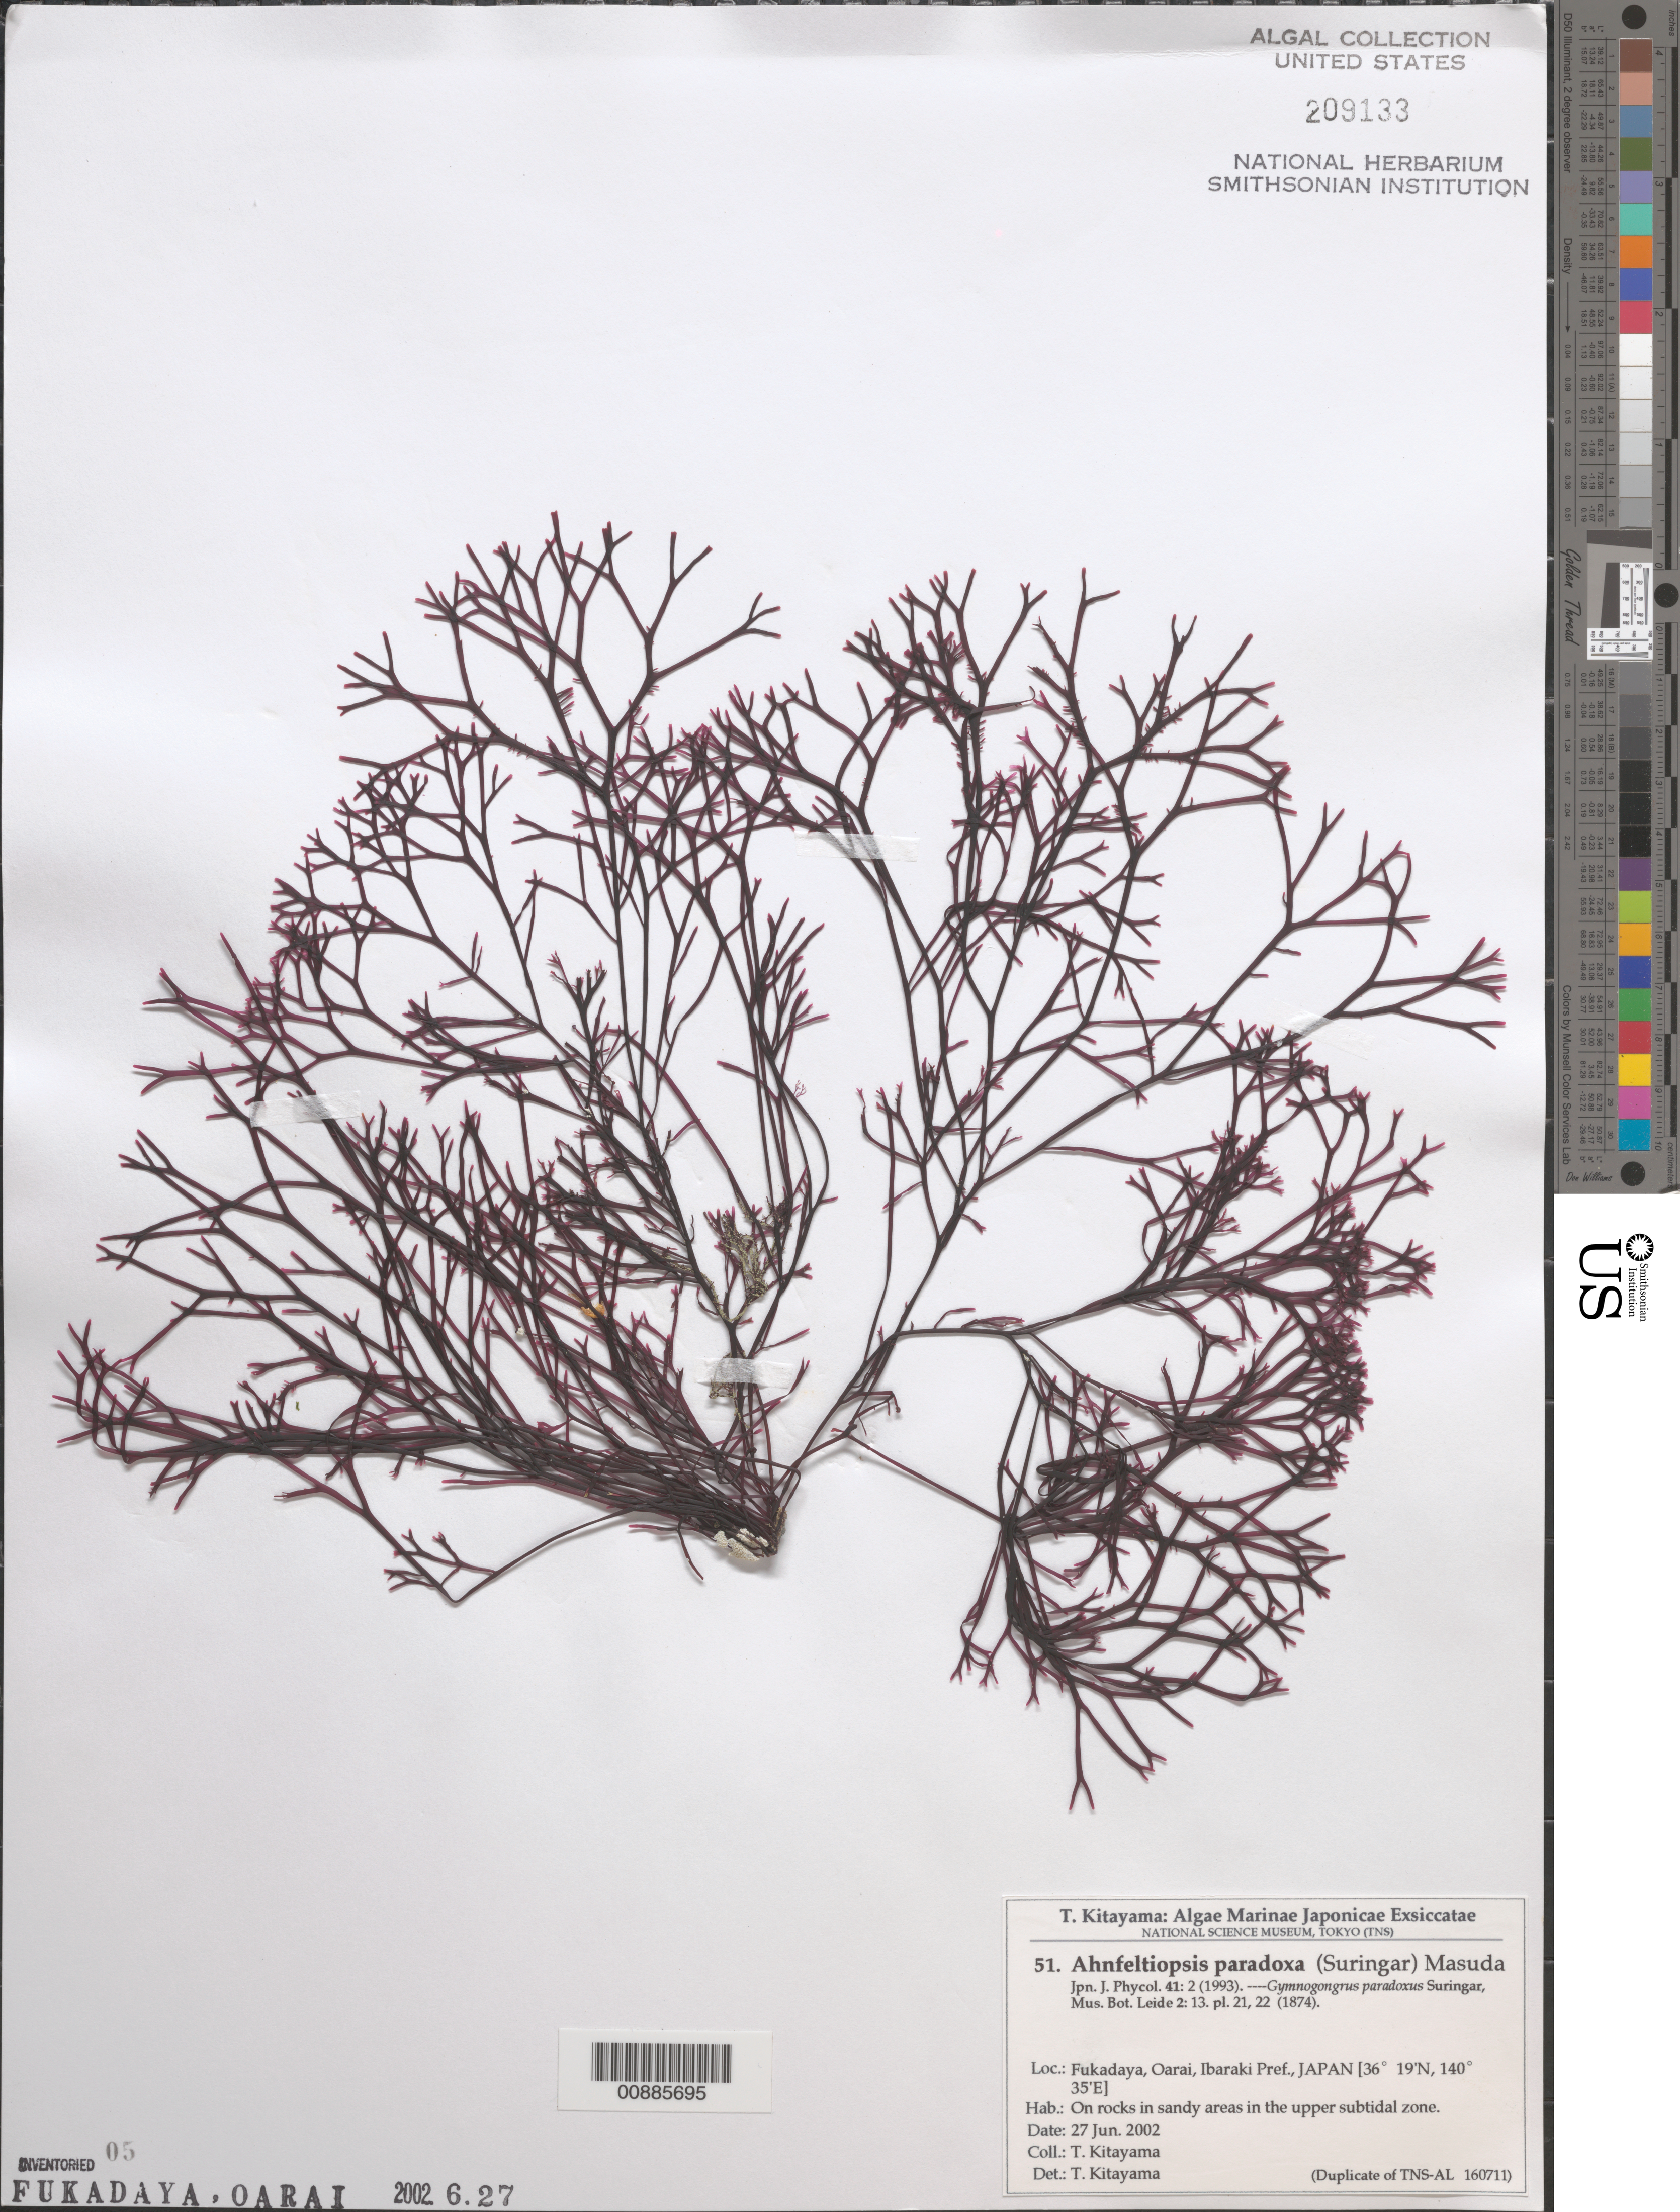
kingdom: Plantae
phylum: Rhodophyta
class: Florideophyceae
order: Gigartinales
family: Phyllophoraceae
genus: Besa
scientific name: Besa paradoxa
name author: (Suringar) M.S.Calderon & S.M. Boo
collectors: T. Kitayama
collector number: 51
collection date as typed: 27 Jun 2002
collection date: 2002-06-27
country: Japan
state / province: Ibaraki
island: Honshu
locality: Fukadaya, Oarai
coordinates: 36 19' N, 140 35' E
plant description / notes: Kitayama, T., Algae Marinae Japonicae Exsiccatae, Fasc. III (Nos. 51-75)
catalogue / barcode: US 209133